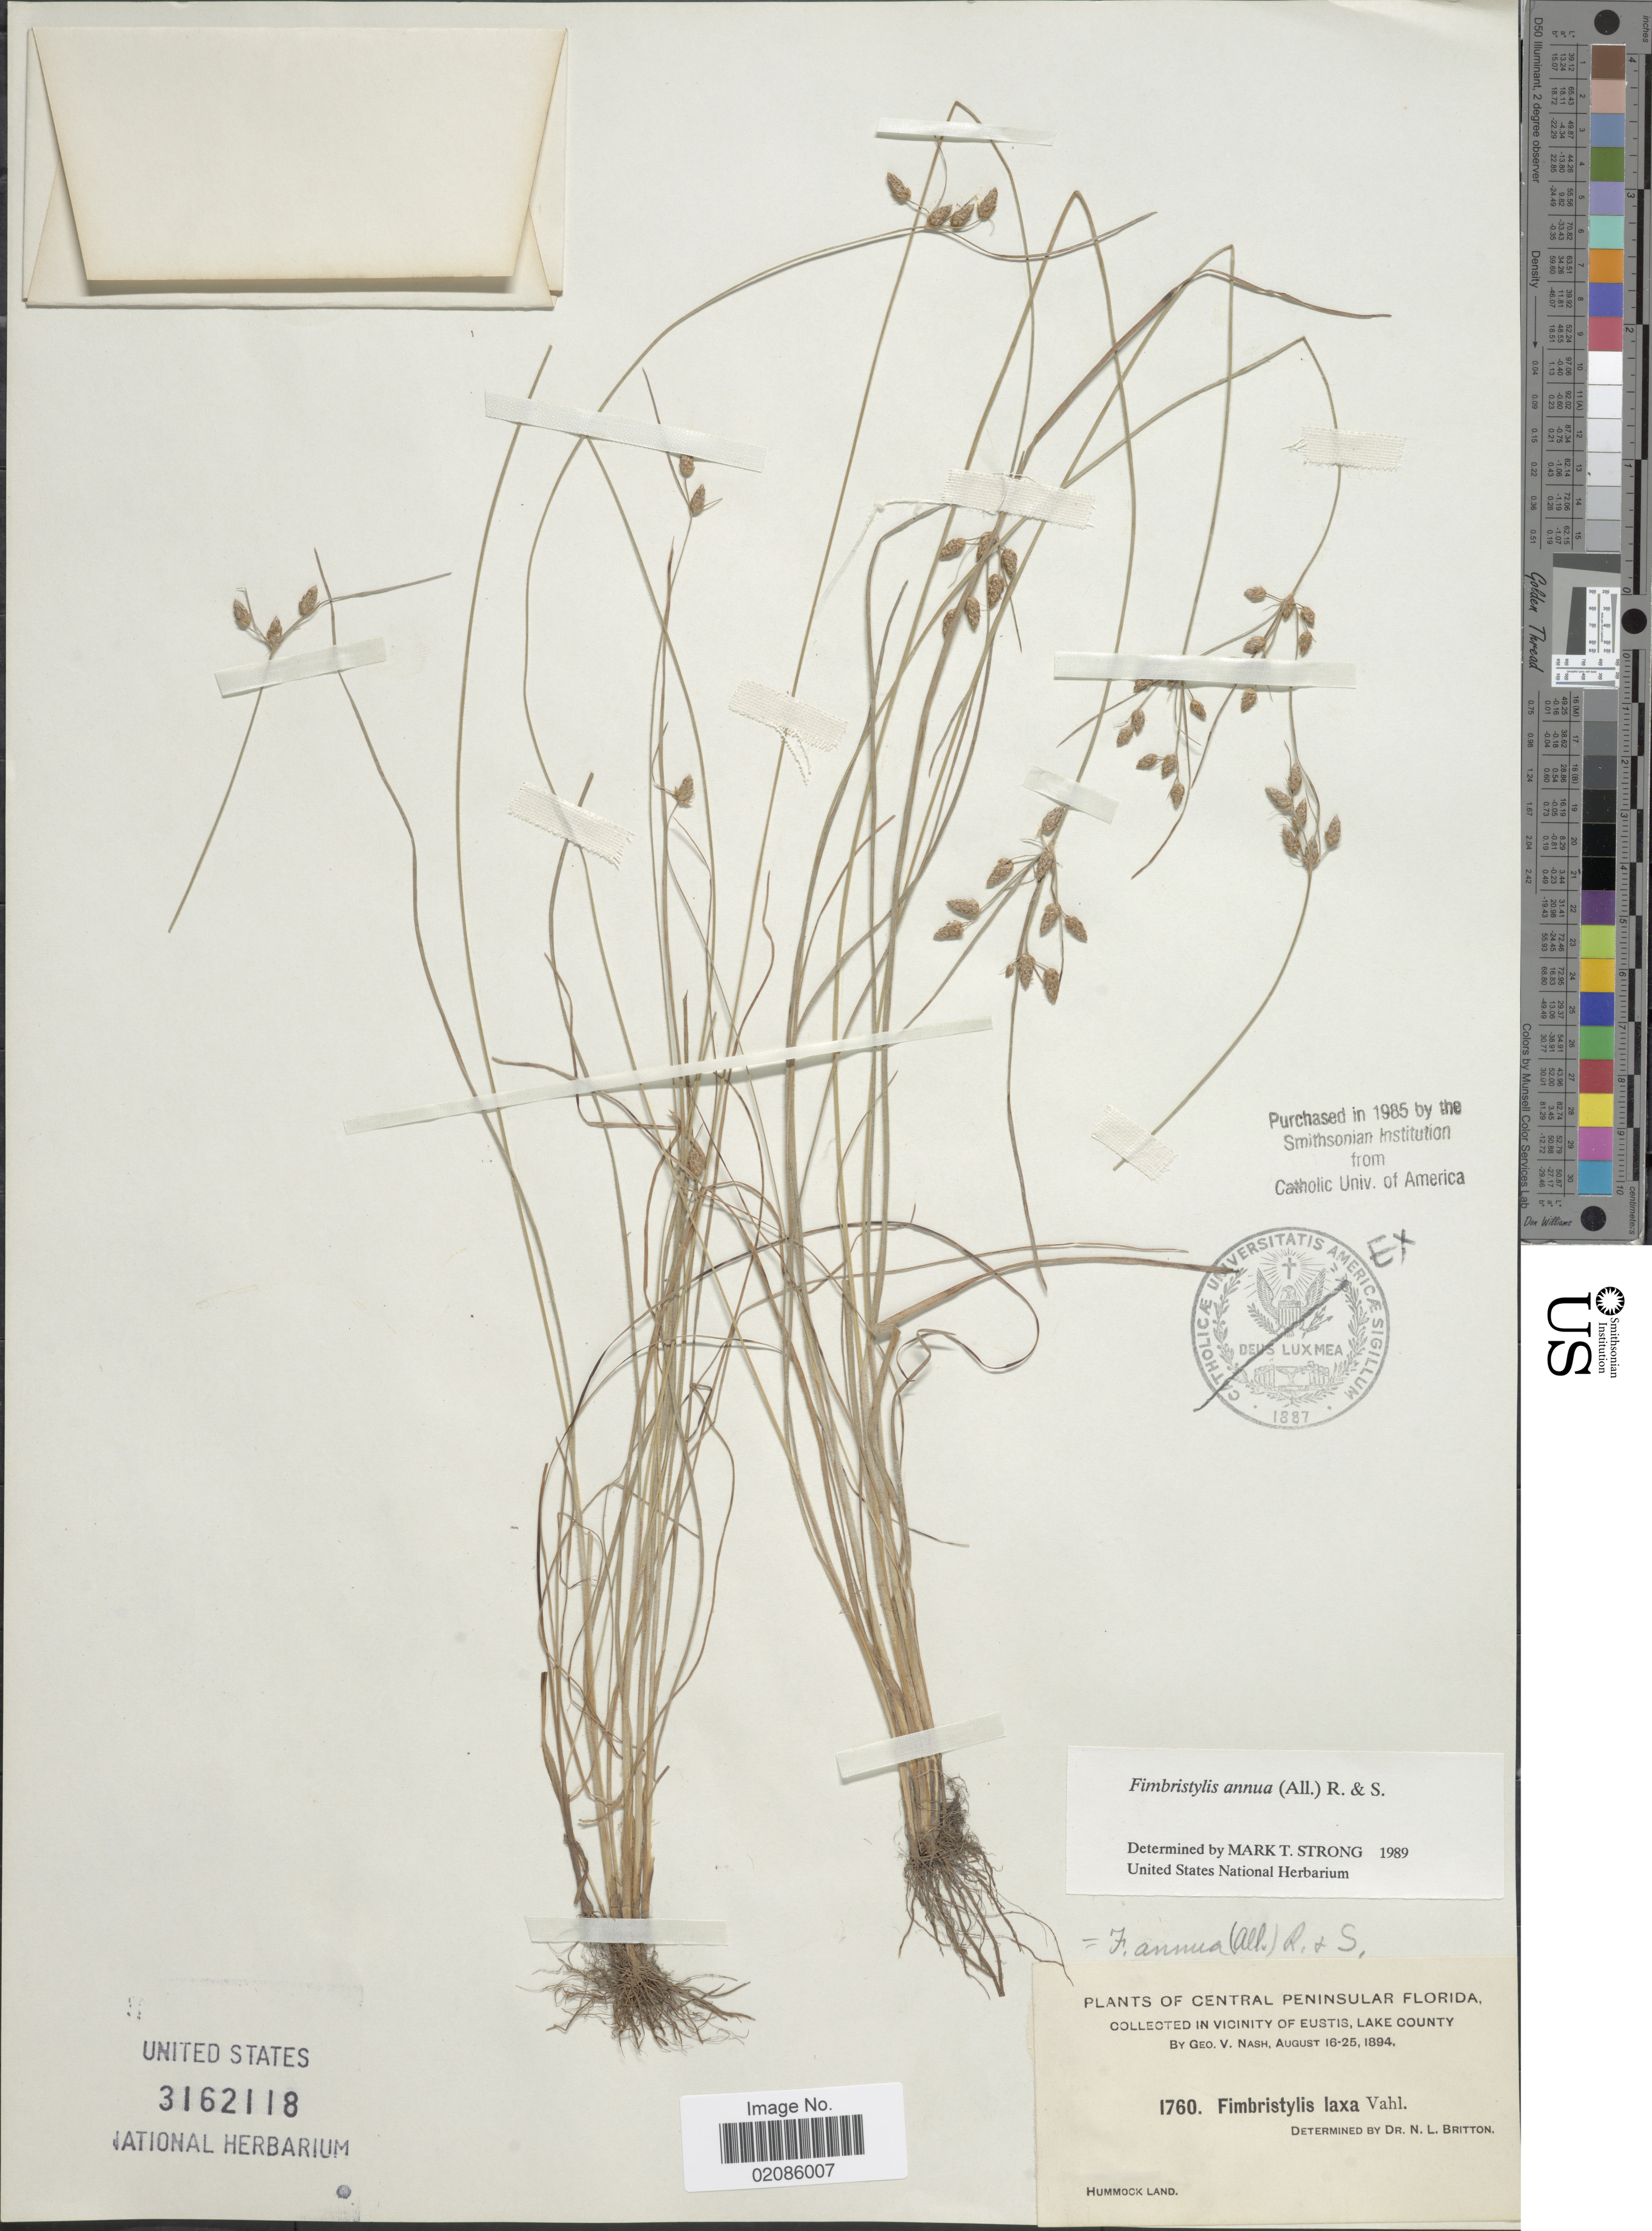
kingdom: Plantae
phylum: Tracheophyta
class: Liliopsida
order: Poales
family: Cyperaceae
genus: Fimbristylis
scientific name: Fimbristylis annua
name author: (All.) Roem. & Schult.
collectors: G. V. Nash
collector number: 1760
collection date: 1894-08-16/1894-08-25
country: United States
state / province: Florida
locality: Central Peninsular Florida. In vicinity of Eustis, Lake County. Hummock Land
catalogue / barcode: US 3162118